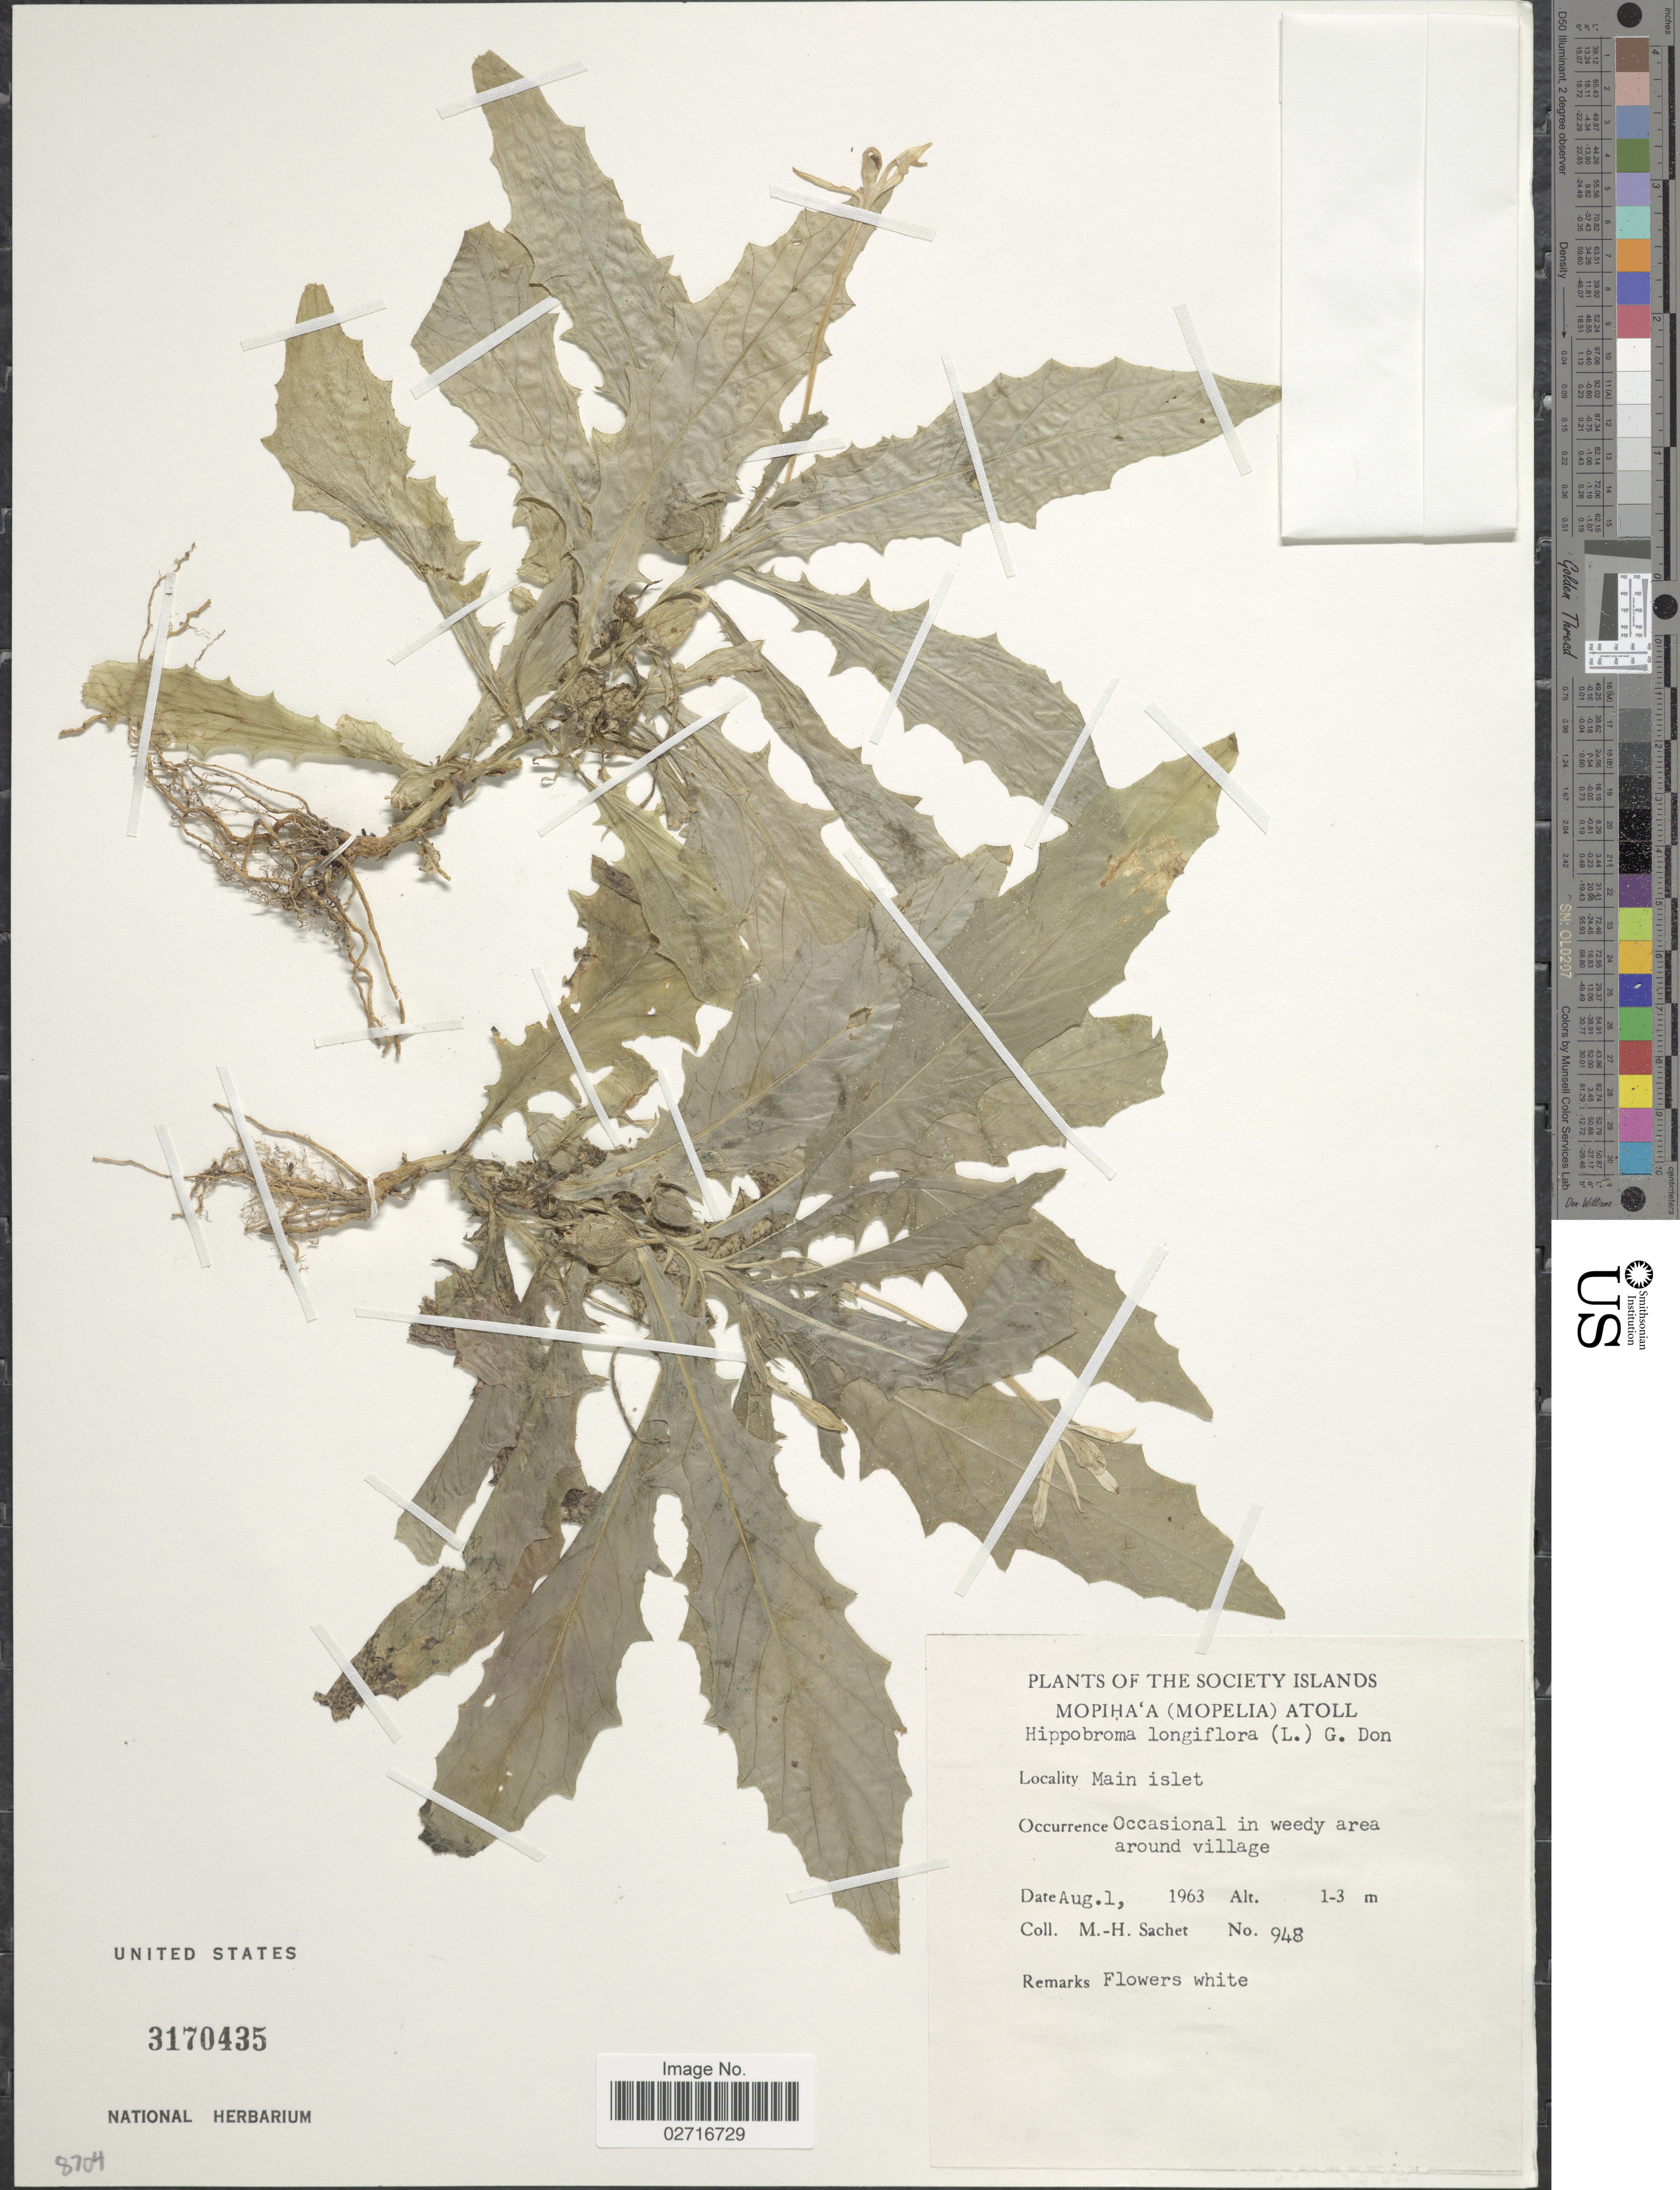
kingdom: Plantae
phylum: Tracheophyta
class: Magnoliopsida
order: Asterales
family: Campanulaceae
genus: Hippobroma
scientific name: Hippobroma longiflora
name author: (L.) G. Don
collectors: M.-H. Sachet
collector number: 948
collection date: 1963-08-01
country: French Polynesia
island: Maupihaa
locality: The Society Islands, Mopiha'a (Mopelia) Atoll, Main Islet, occasional in weedy area around village.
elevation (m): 1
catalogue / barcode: US 3170435